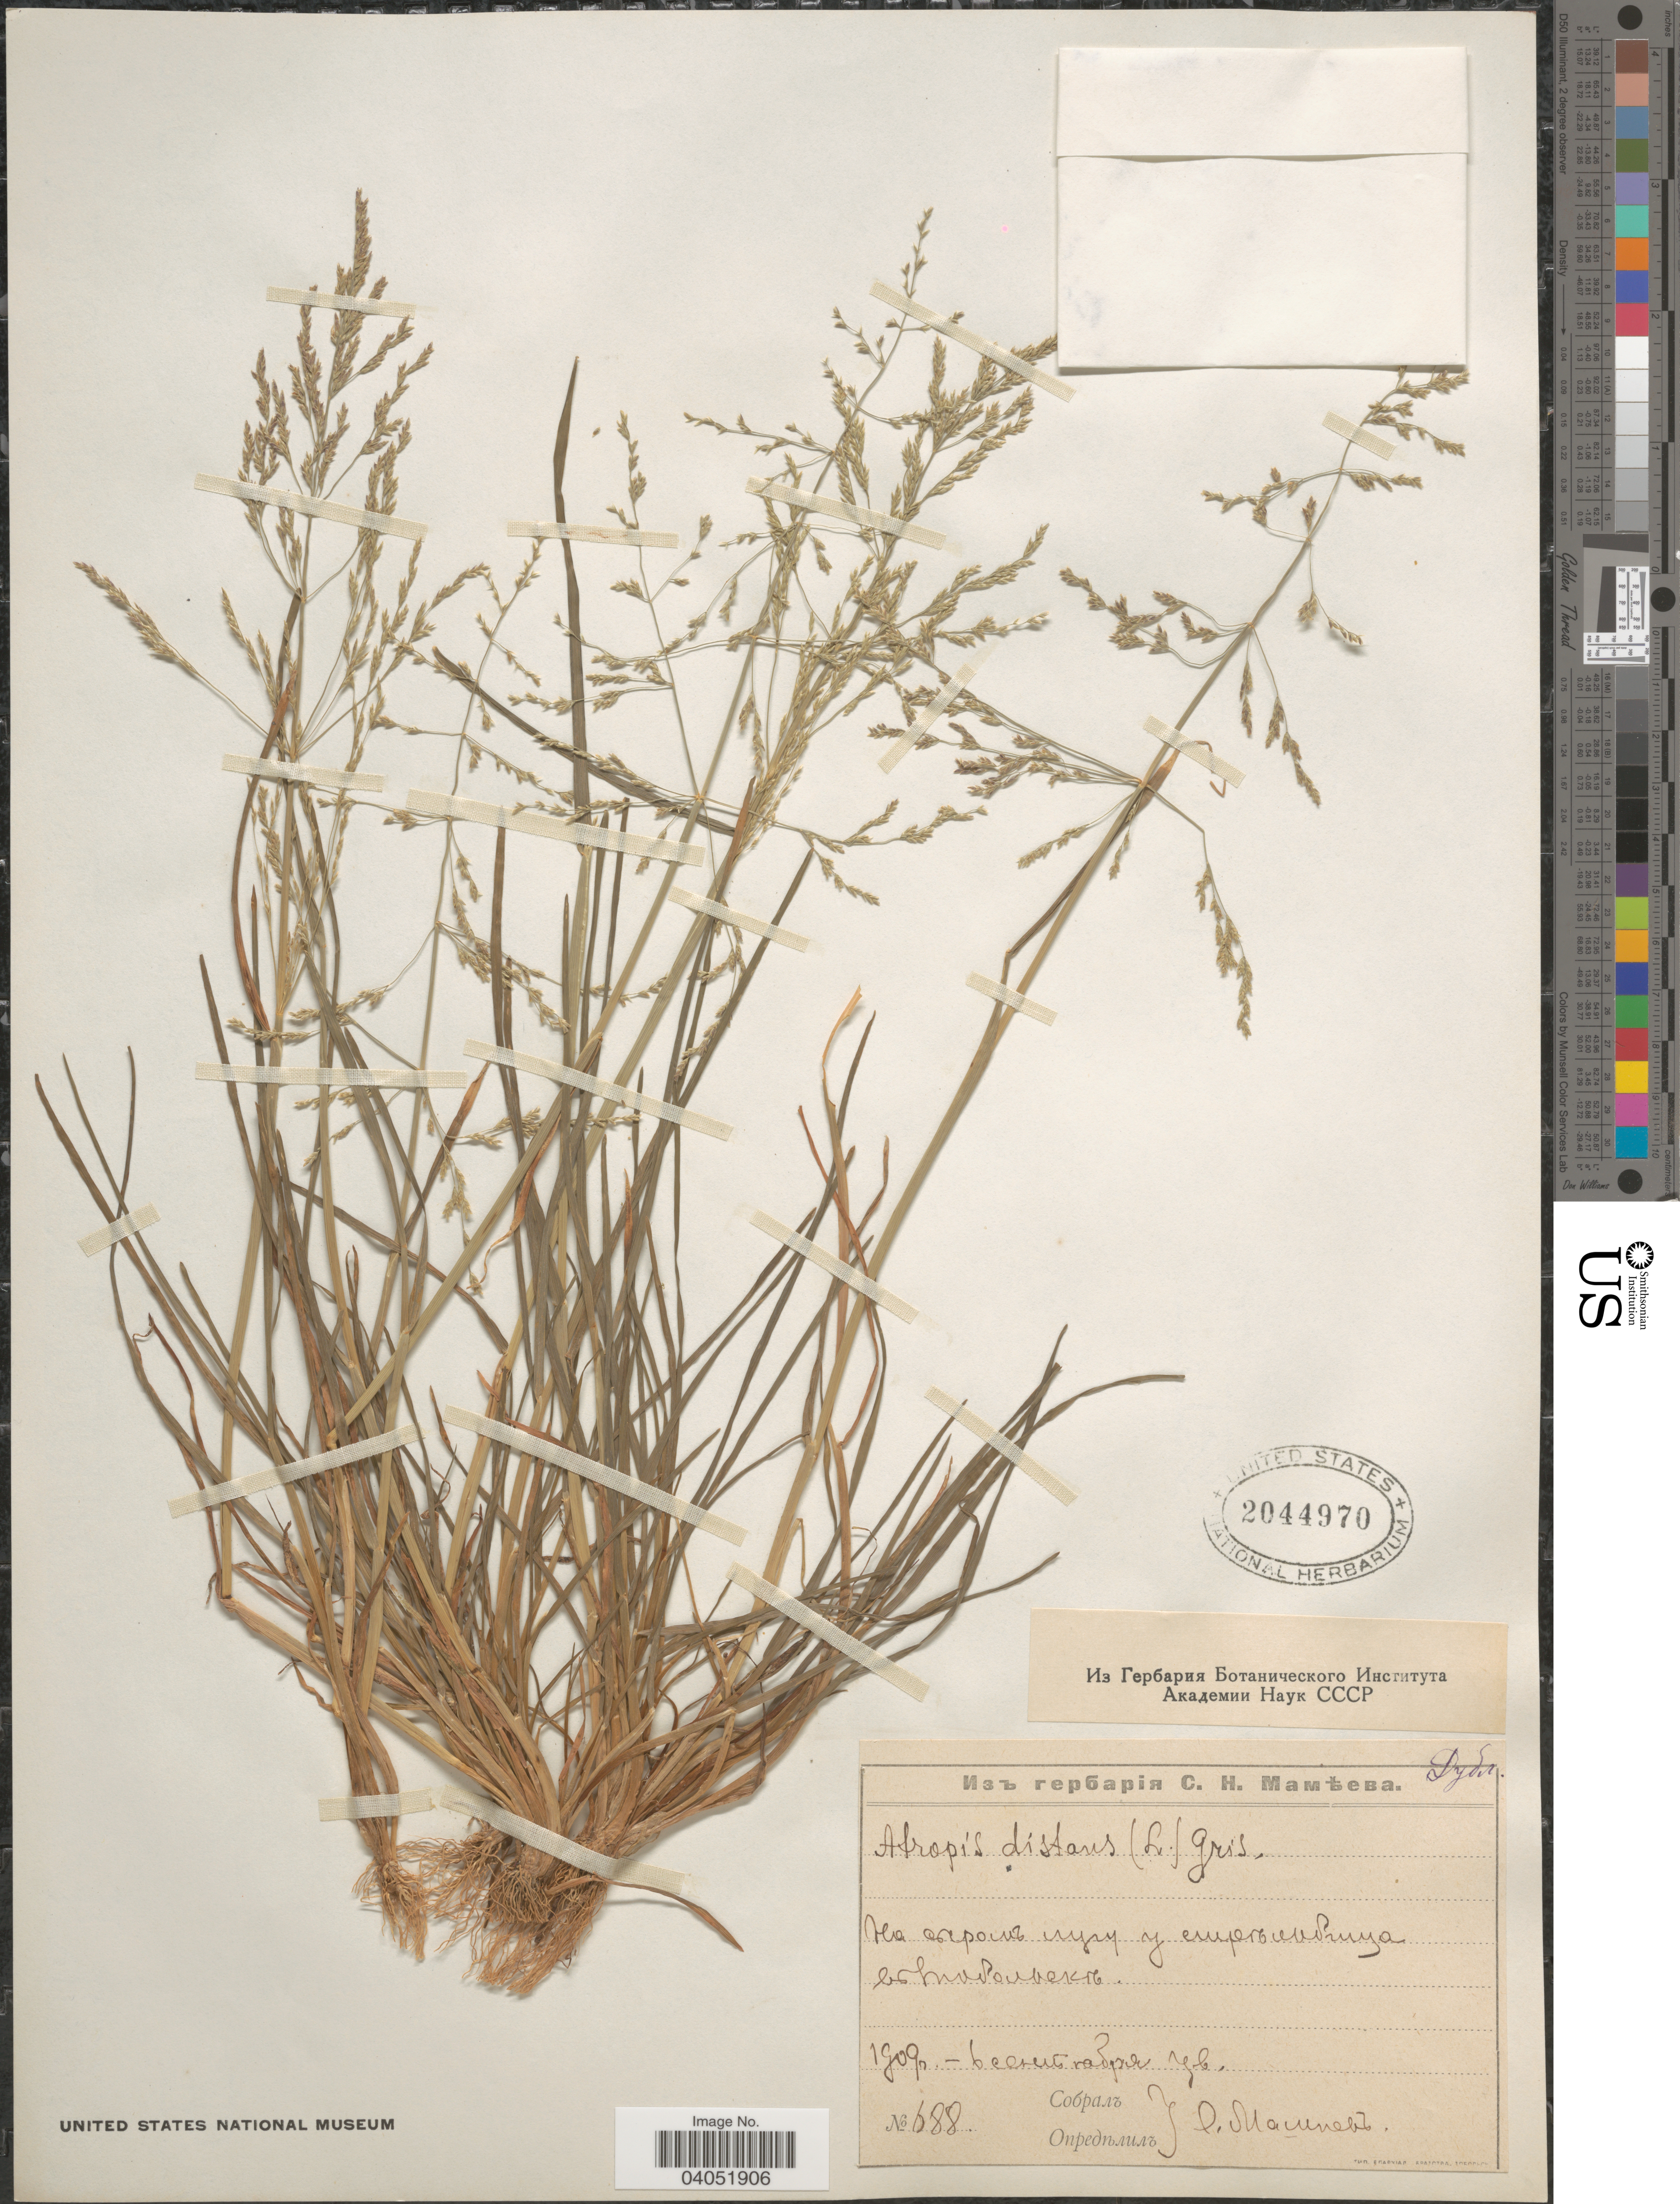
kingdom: Plantae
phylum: Tracheophyta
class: Liliopsida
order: Poales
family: Poaceae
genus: Puccinellia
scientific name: Puccinellia distans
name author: (Jacq.) Parl.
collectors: S. Mameev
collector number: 688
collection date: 1909-09-06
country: Russian Federation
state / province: Tyumen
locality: Tobolsk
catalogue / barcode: US 2044970